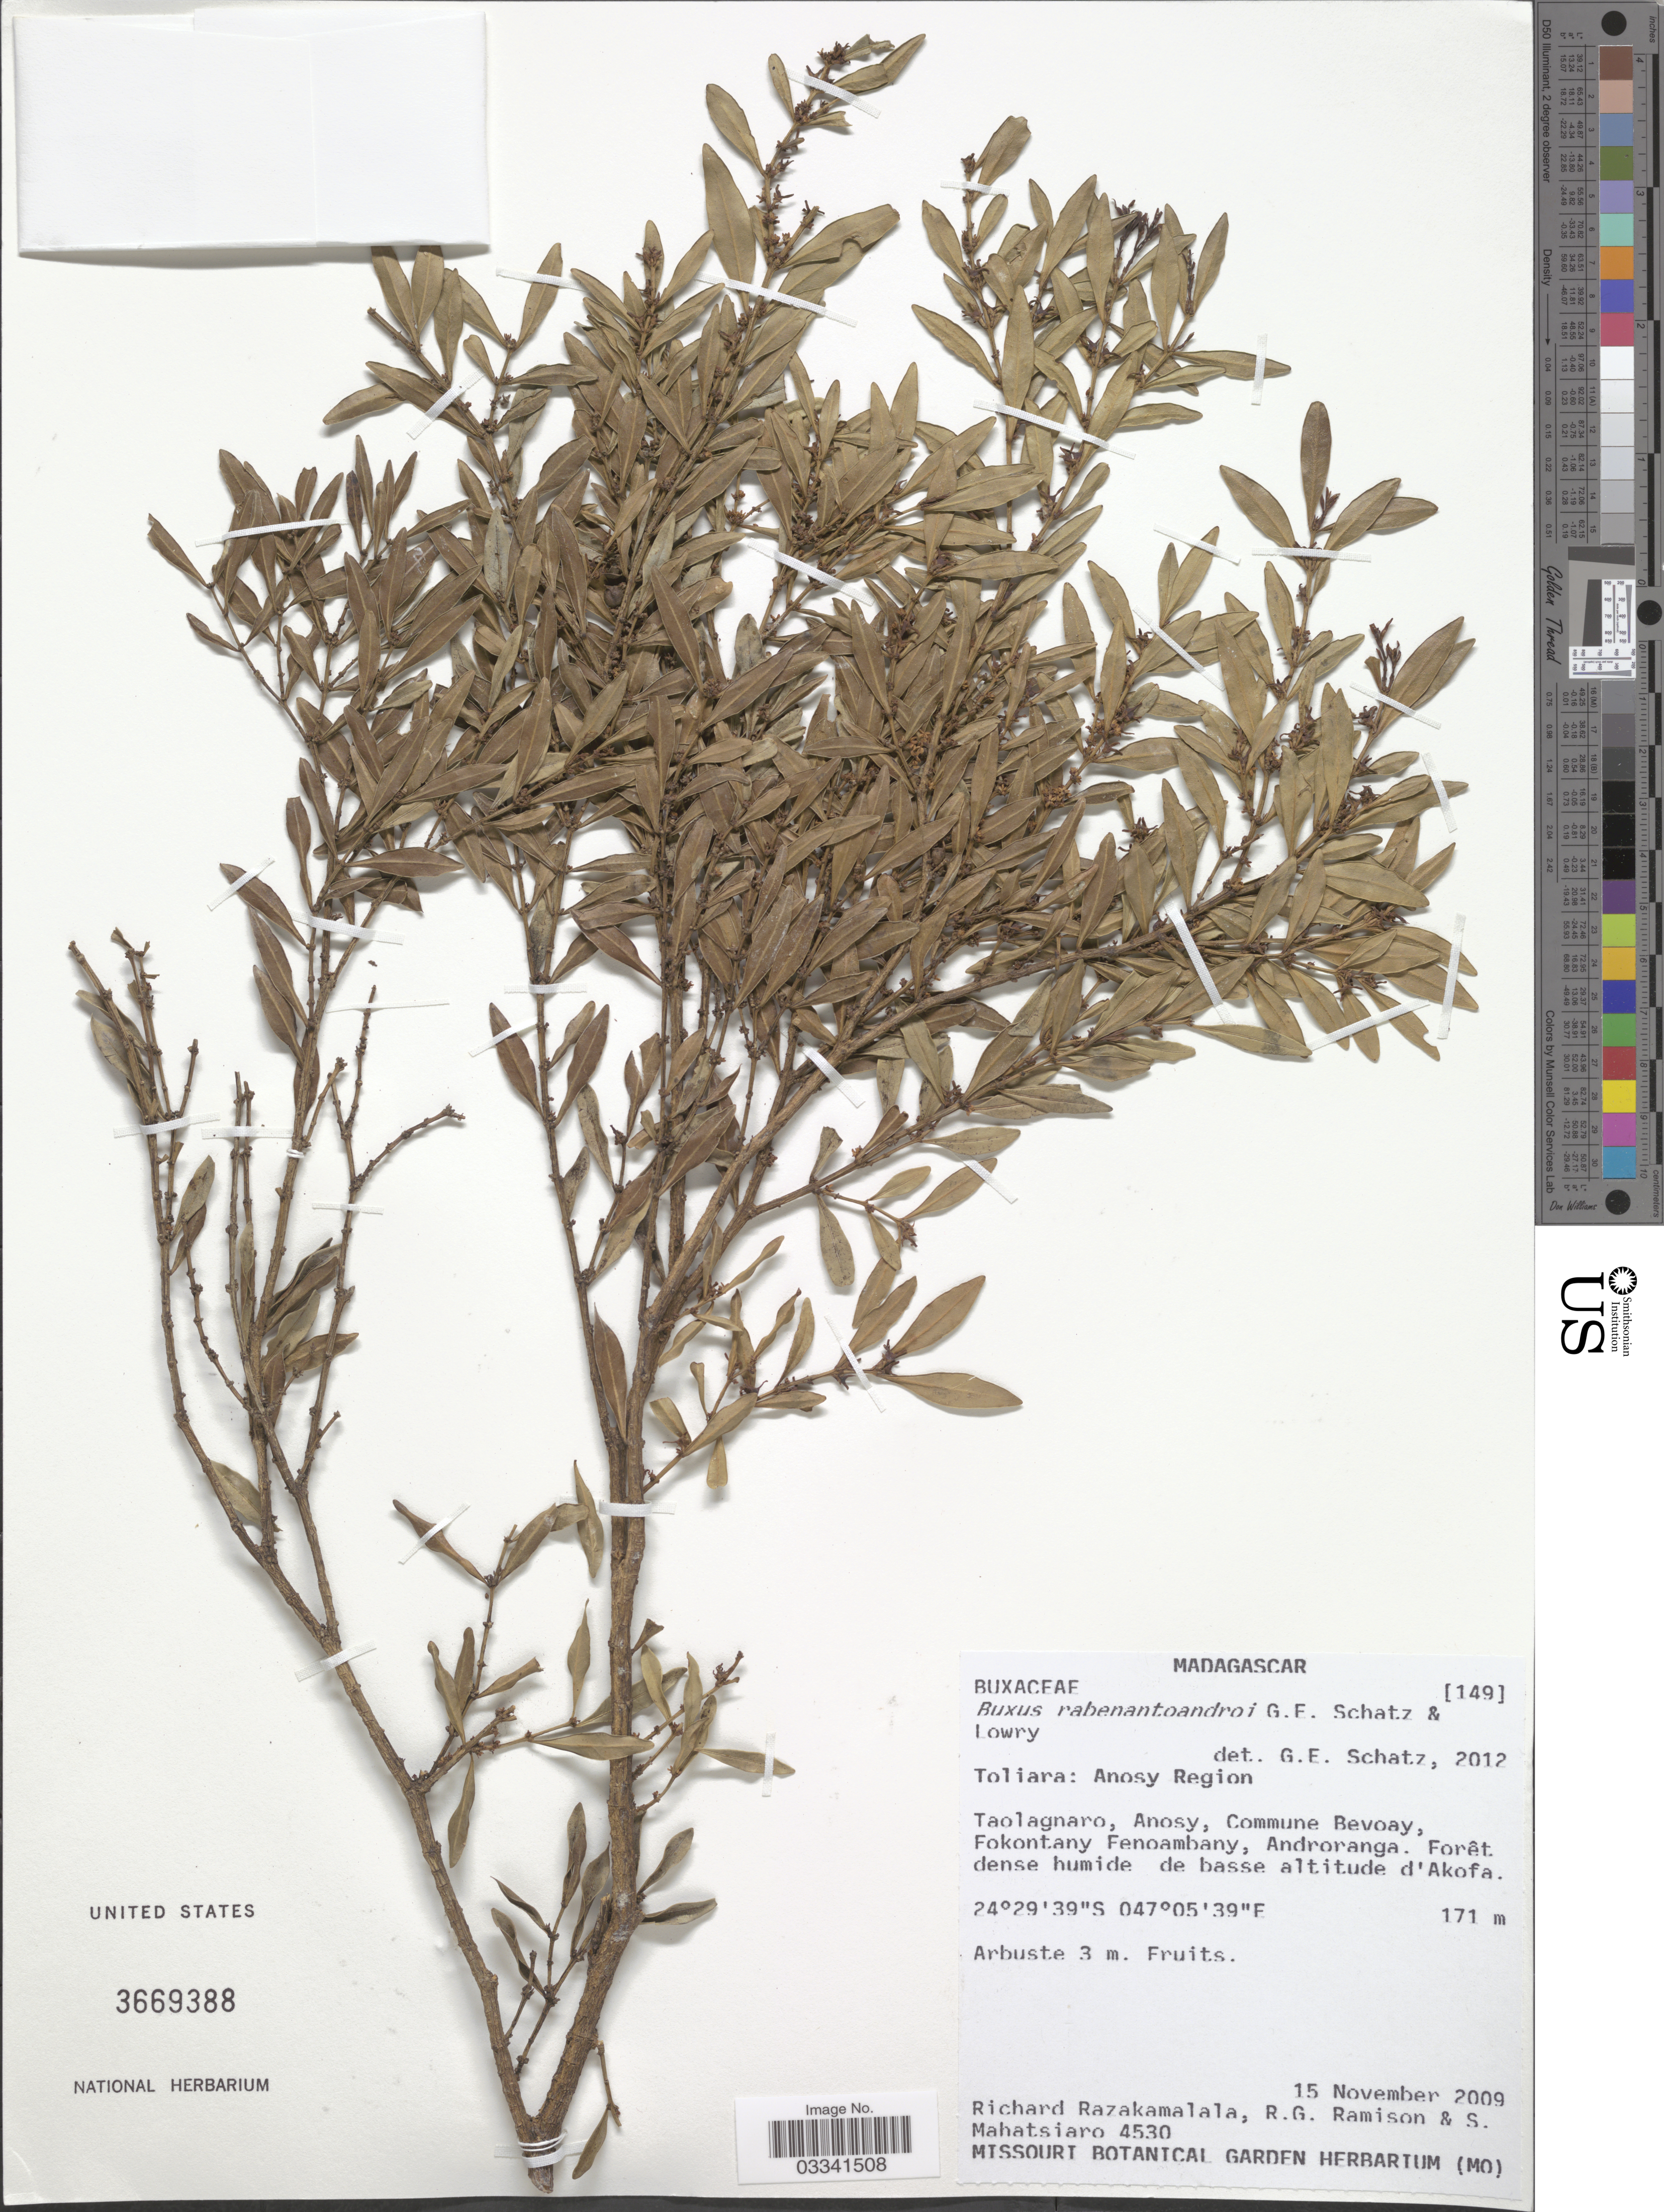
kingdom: Plantae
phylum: Tracheophyta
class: Magnoliopsida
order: Buxales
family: Buxaceae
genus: Buxus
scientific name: Buxus rabenantoandroi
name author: G.E. Schatz & Lowry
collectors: R. Razakamalala, R. Ramison & S. Mahatsiaro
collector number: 4530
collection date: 2009-11-15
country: Madagascar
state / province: Anosy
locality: Anosy Region. Taolagnaro, Anosy, Commune Bevoay, Fokontany Fenoambany, Androranga. Forêt dense humide de basse altitude d'Akofa.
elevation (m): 171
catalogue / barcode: US 3669388